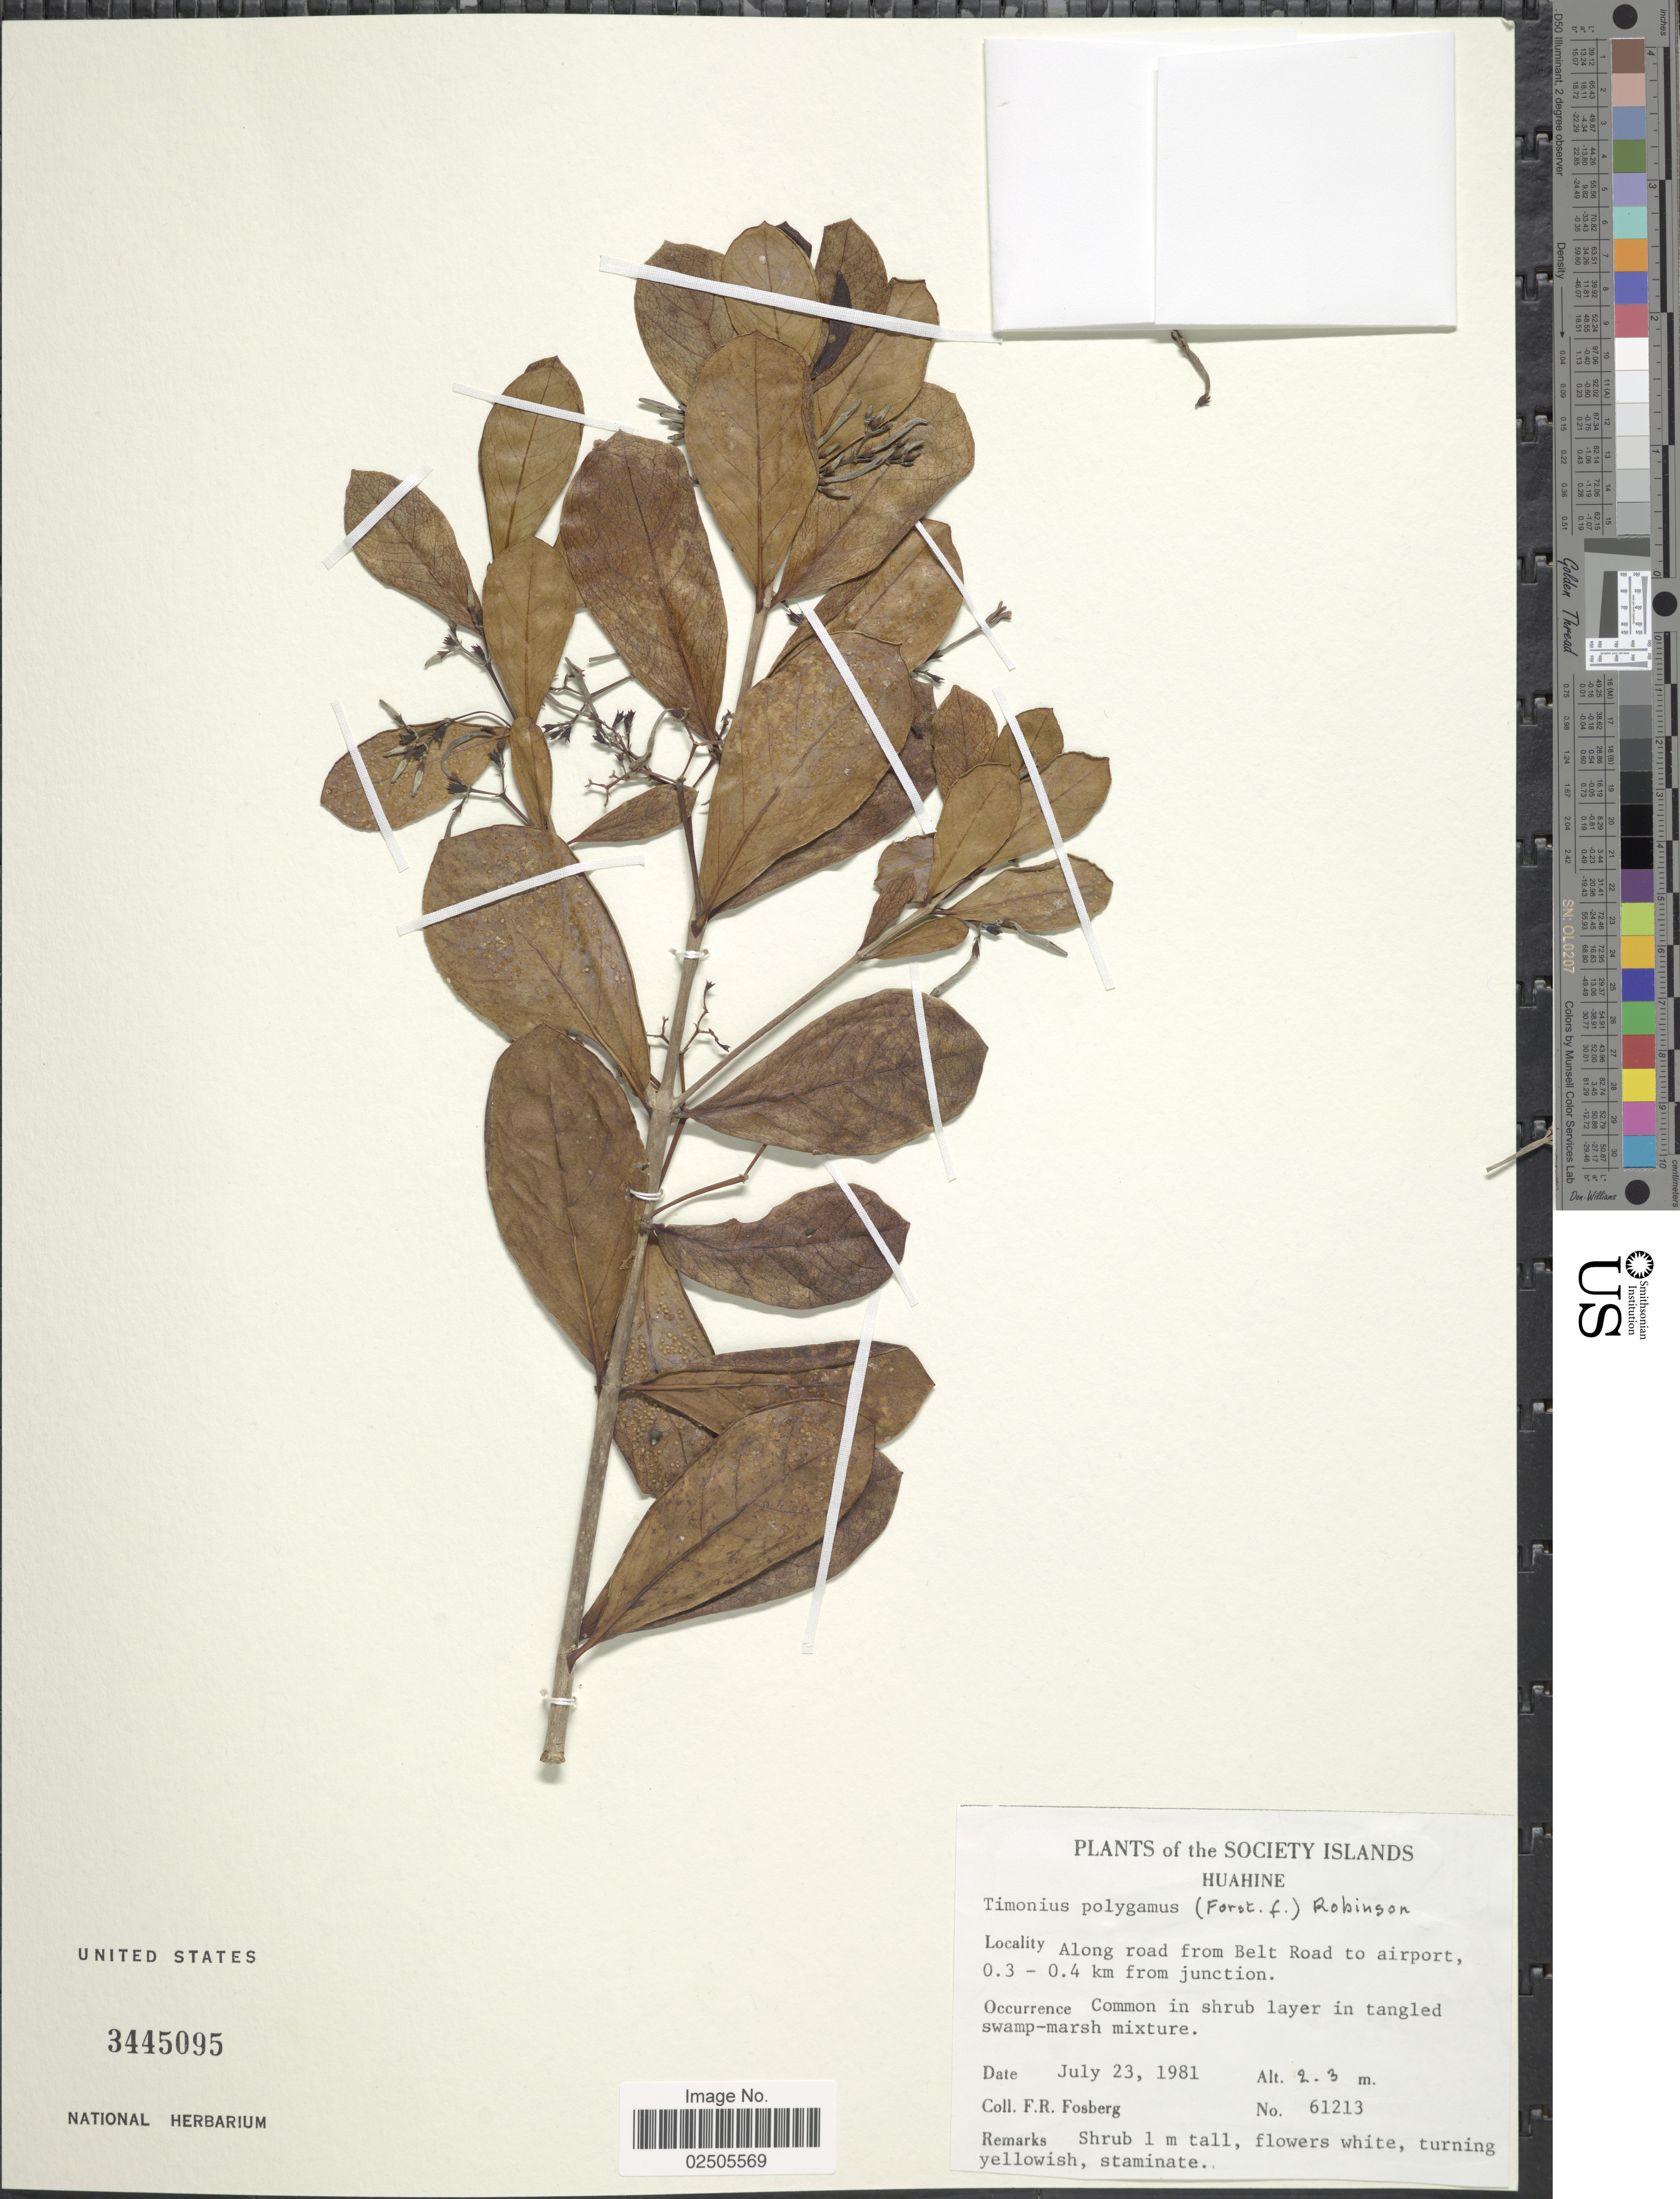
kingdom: Plantae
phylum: Tracheophyta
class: Magnoliopsida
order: Gentianales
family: Rubiaceae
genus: Timonius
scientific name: Timonius polygamus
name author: (G. Forst.) Rob.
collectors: F. R. Fosberg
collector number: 61213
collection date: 1981-07-23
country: French Polynesia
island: Huahine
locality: Society Islands, Huahine, Along road from Belt Road to airport, 0.3-0.4 km from junction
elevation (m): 2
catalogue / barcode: US 3445095